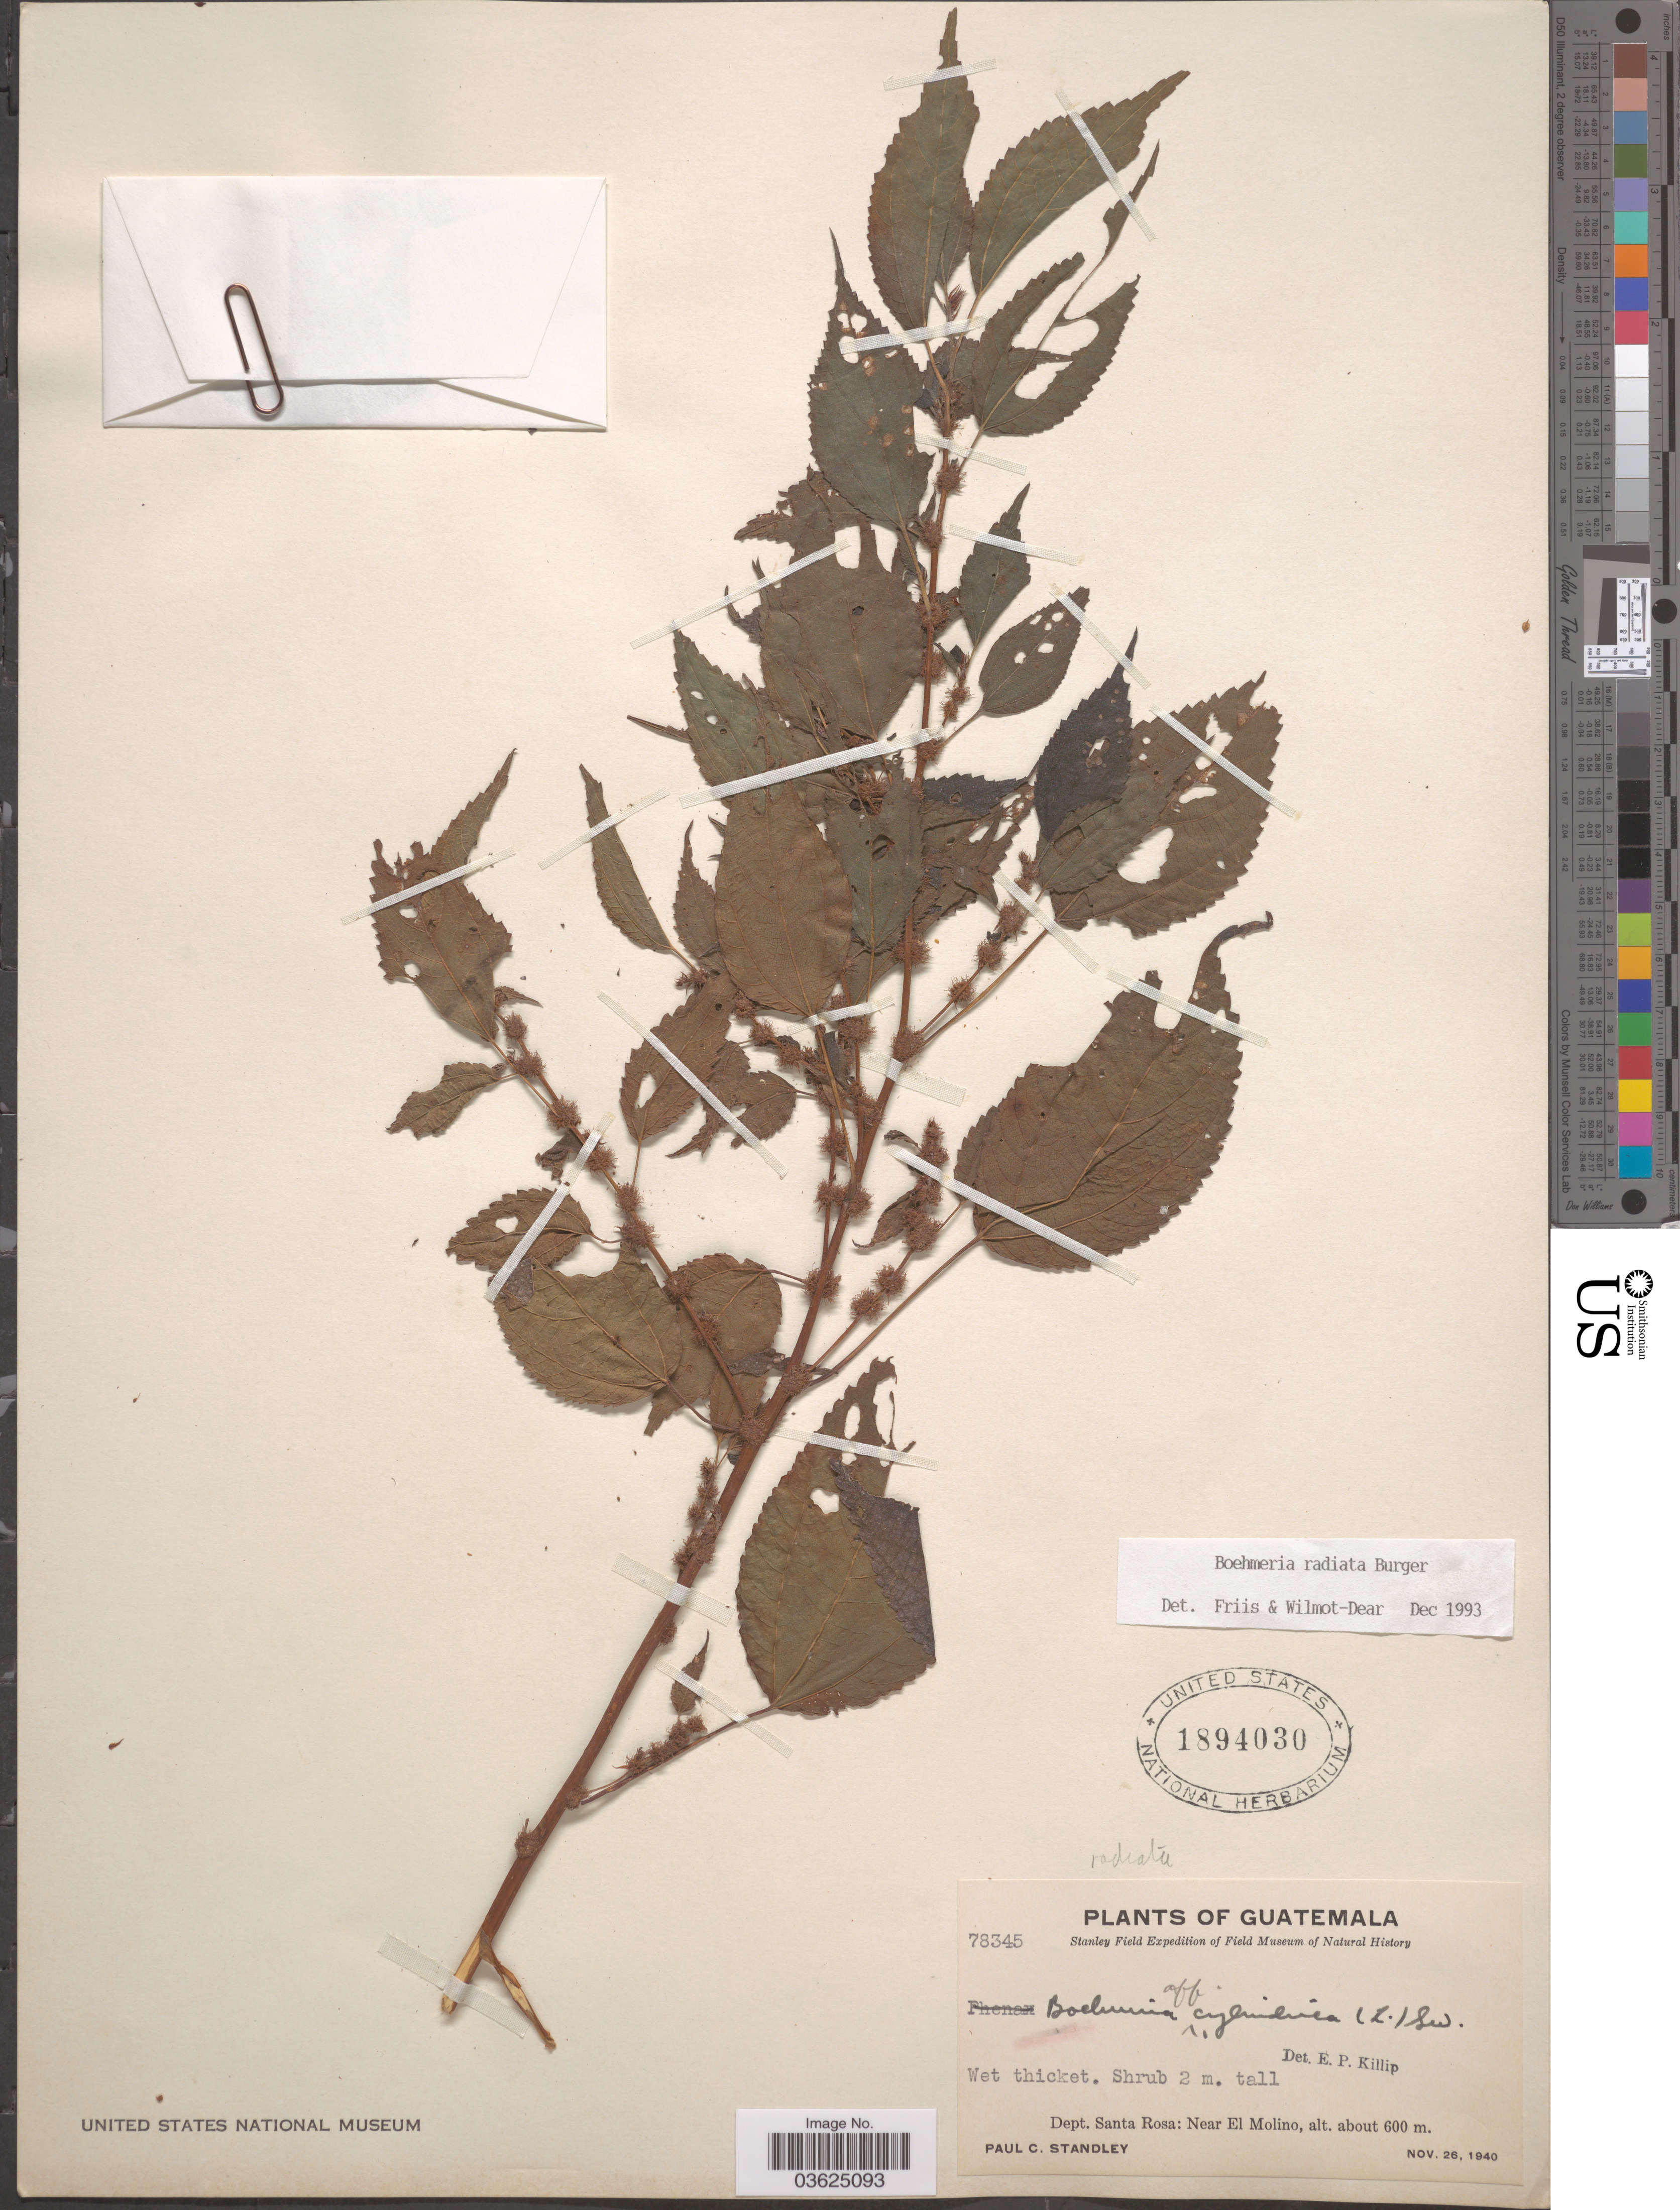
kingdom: Plantae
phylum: Tracheophyta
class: Magnoliopsida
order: Rosales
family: Urticaceae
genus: Boehmeria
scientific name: Boehmeria radiata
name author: W.C. Burger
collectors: P. C. Standley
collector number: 78345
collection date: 1940-11-26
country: Guatemala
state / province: Santa Rosa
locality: Dept. Santa Rosa: Near El Molino.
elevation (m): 600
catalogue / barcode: US 1894030